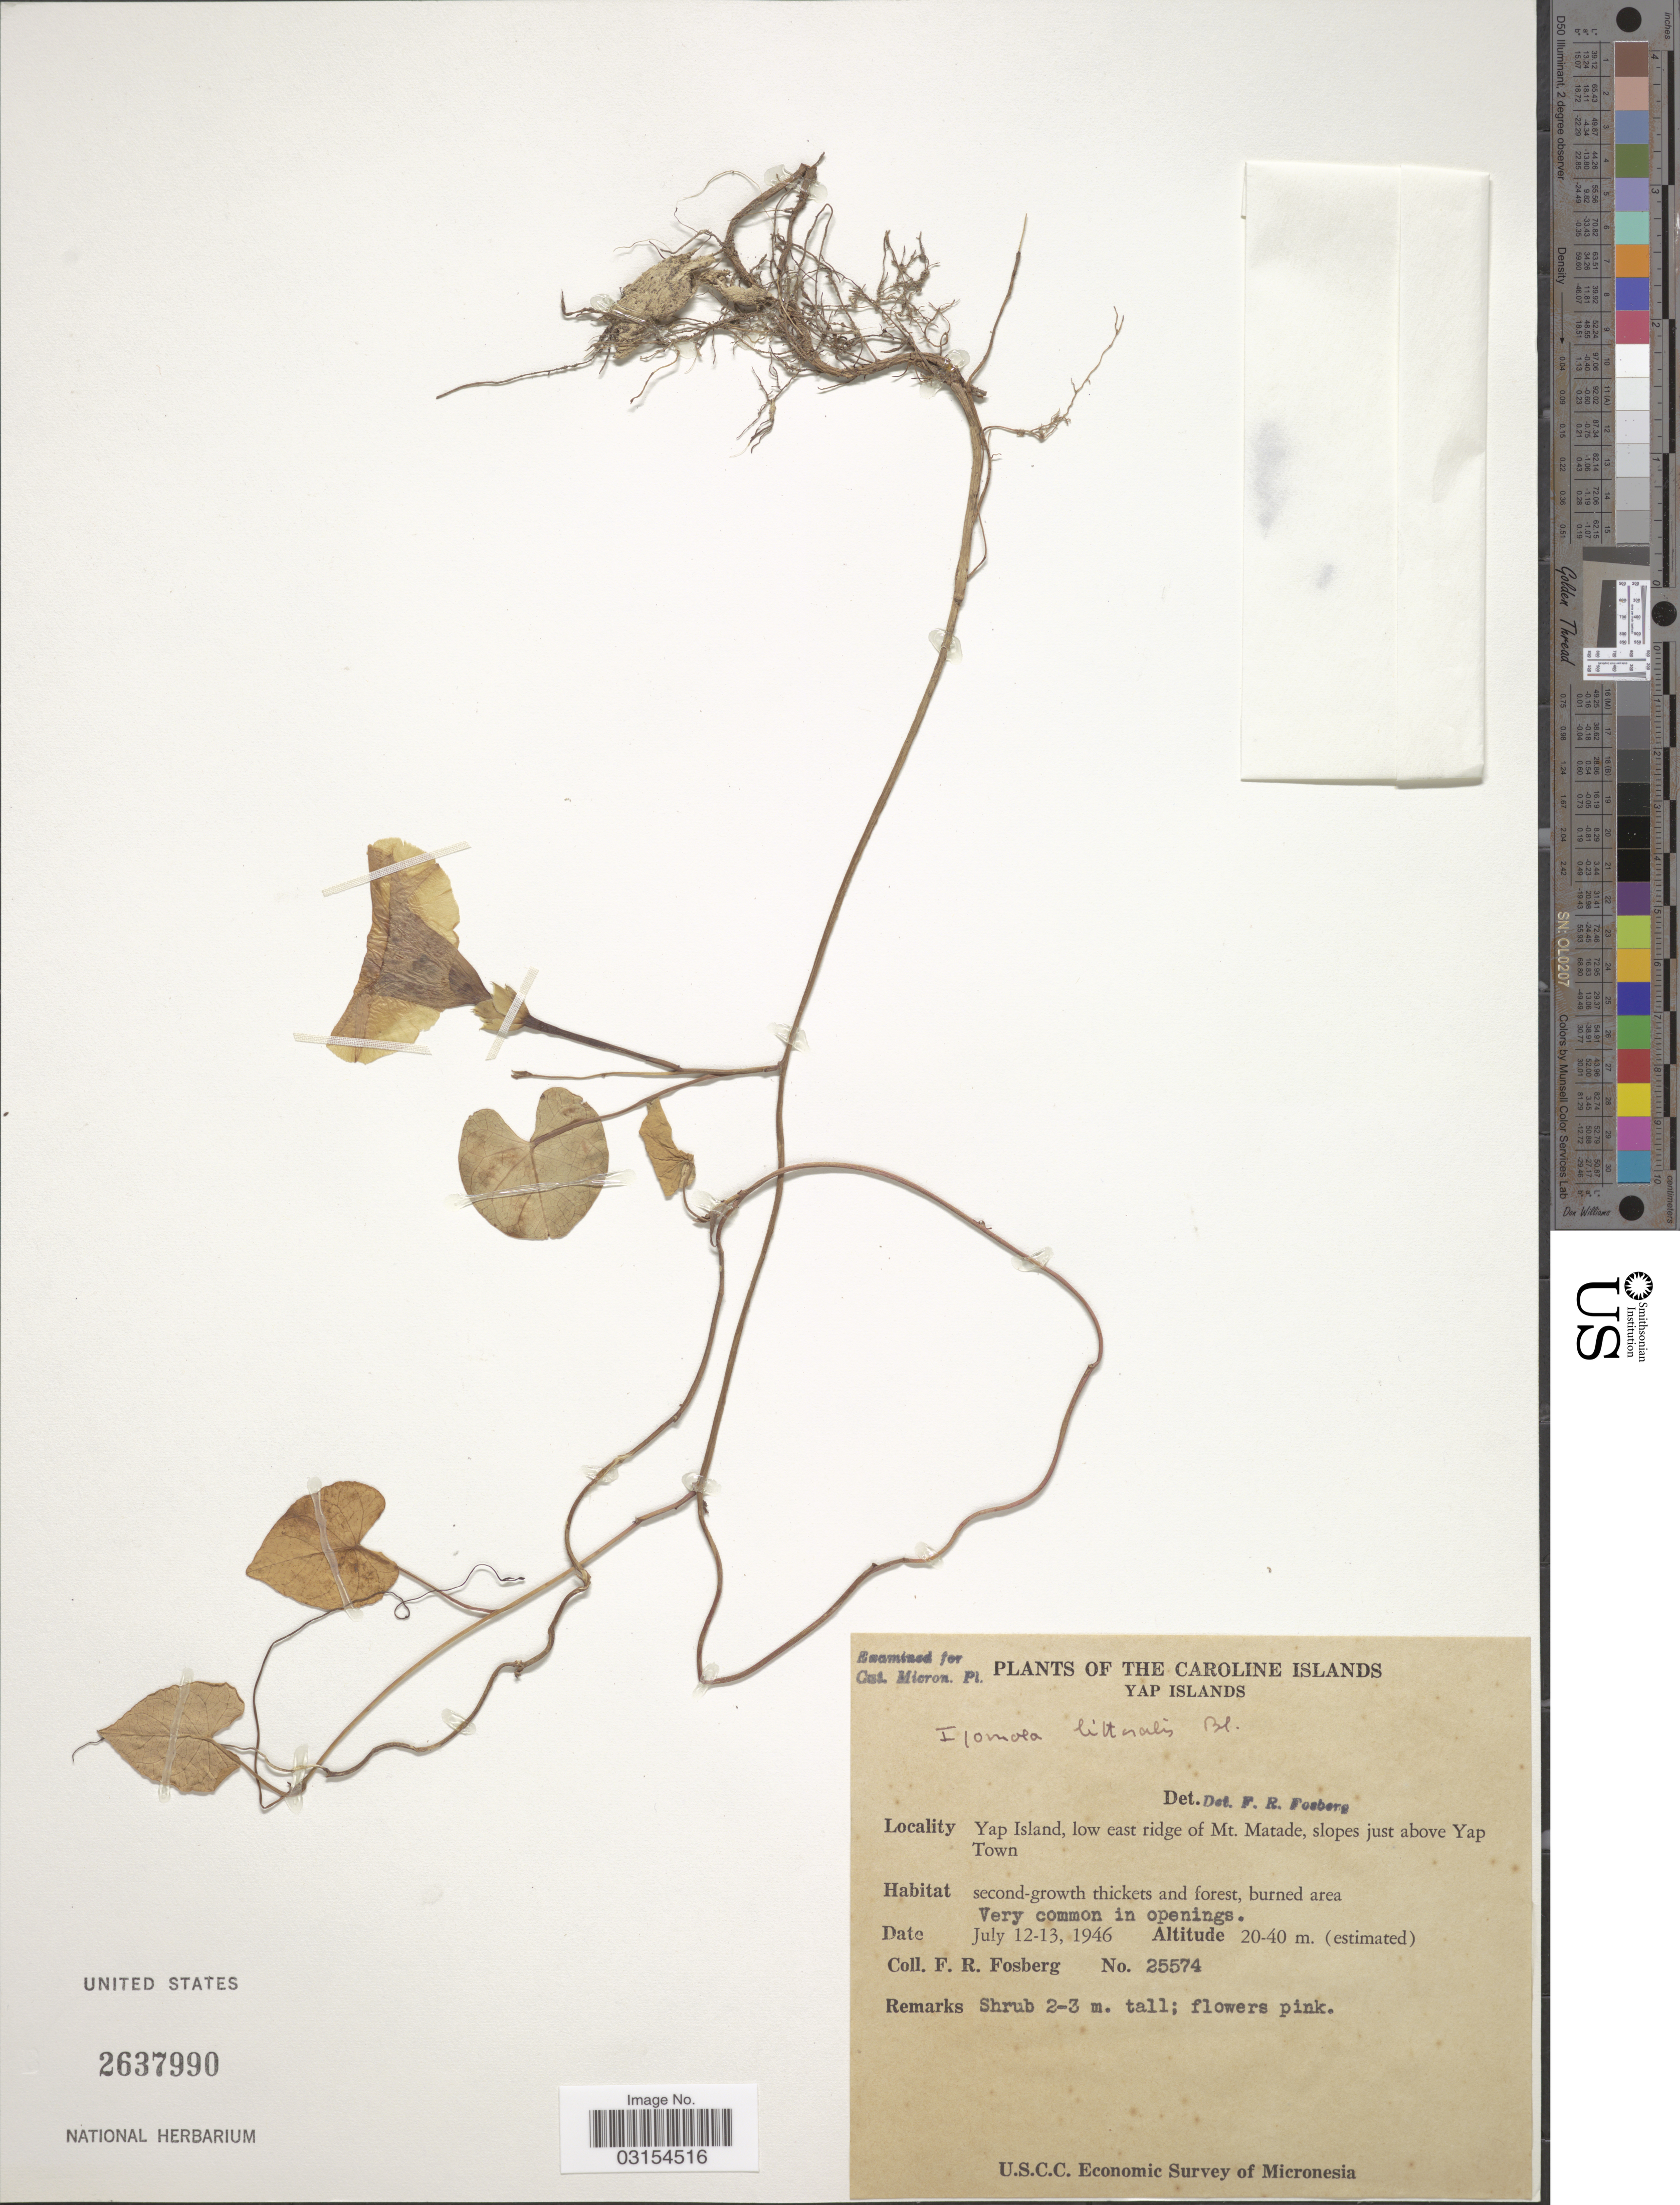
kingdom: Plantae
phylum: Tracheophyta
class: Magnoliopsida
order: Solanales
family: Convolvulaceae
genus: Ipomoea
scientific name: Ipomoea littoralis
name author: Blume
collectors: F. R. Fosberg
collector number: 25574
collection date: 1946-07-12/1946-07-13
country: Micronesia, Federated States of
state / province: Yap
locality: Caroline Islands. Yap Islands. Yap Island, low east ridge of Mt. Matade, slopes just above Yap Town.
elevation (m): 20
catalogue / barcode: US 2637990